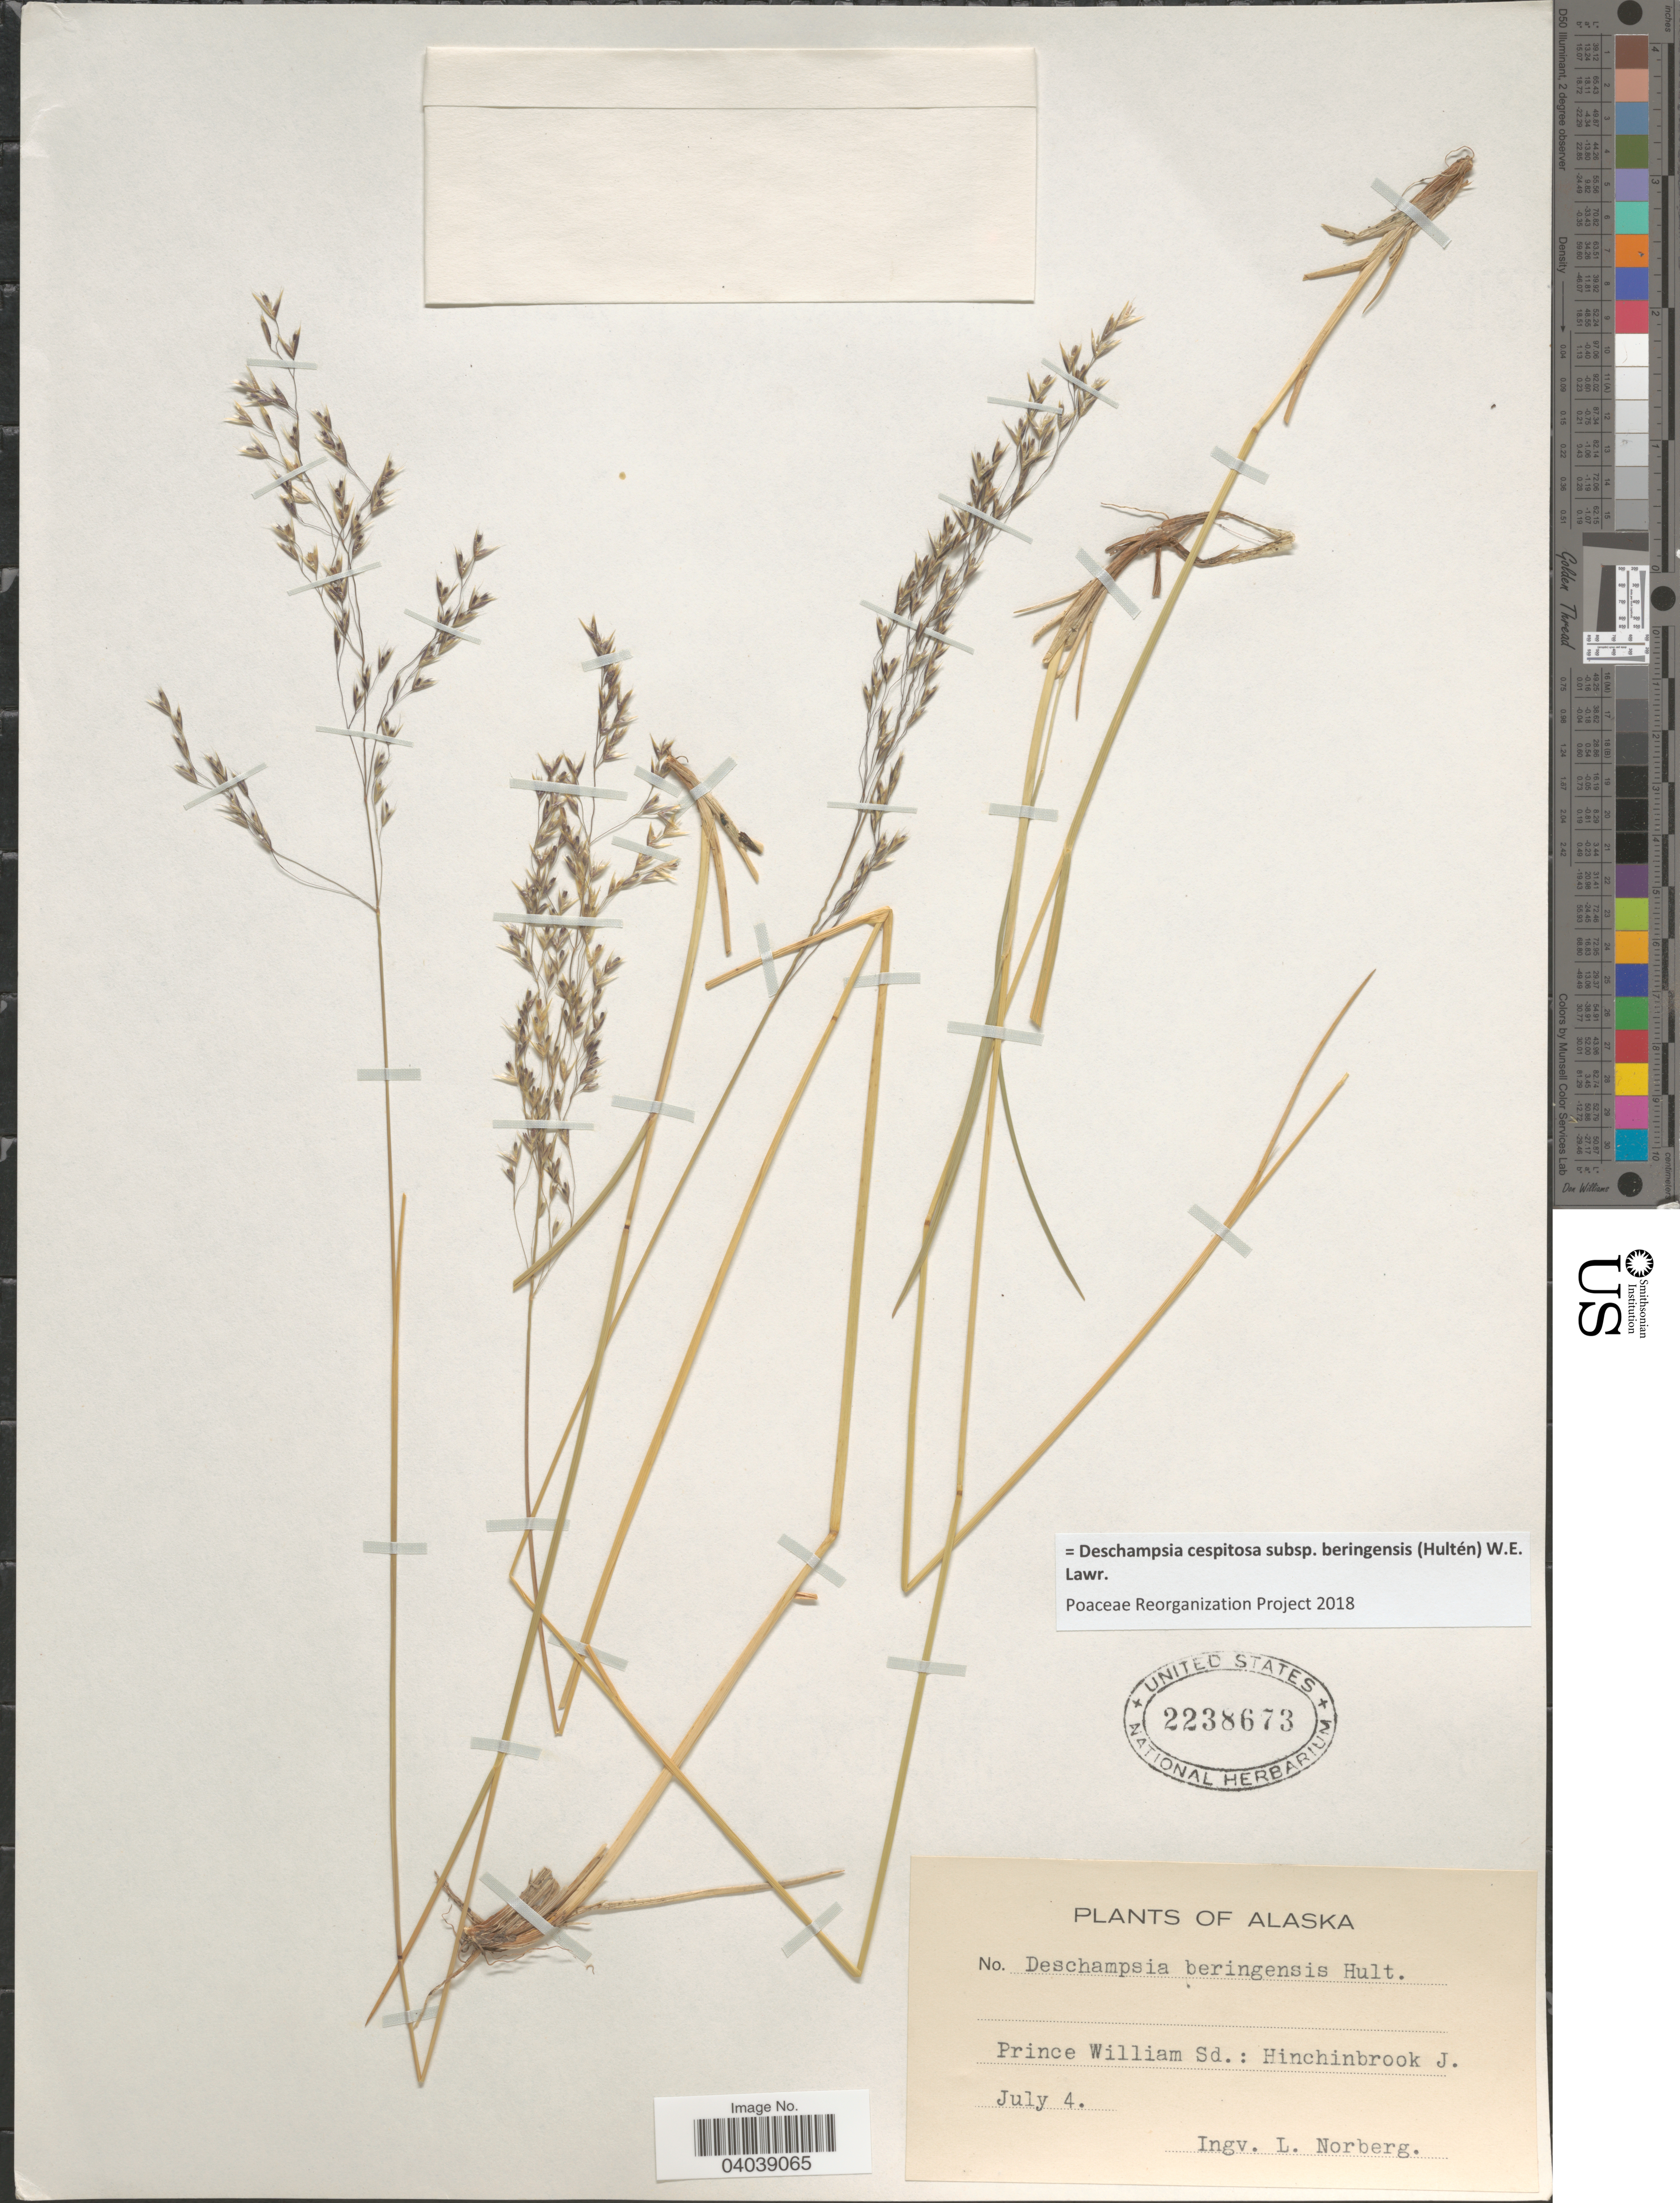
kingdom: Plantae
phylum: Tracheophyta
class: Liliopsida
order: Poales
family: Poaceae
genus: Deschampsia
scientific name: Deschampsia cespitosa subsp. beringensis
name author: (Hultén) Lawrence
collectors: I. Norberg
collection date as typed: Transcribed d/m/y: /7/4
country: United States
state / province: Alaska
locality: Prince William Sd.: Hinchinbrook J.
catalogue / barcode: US 2238673